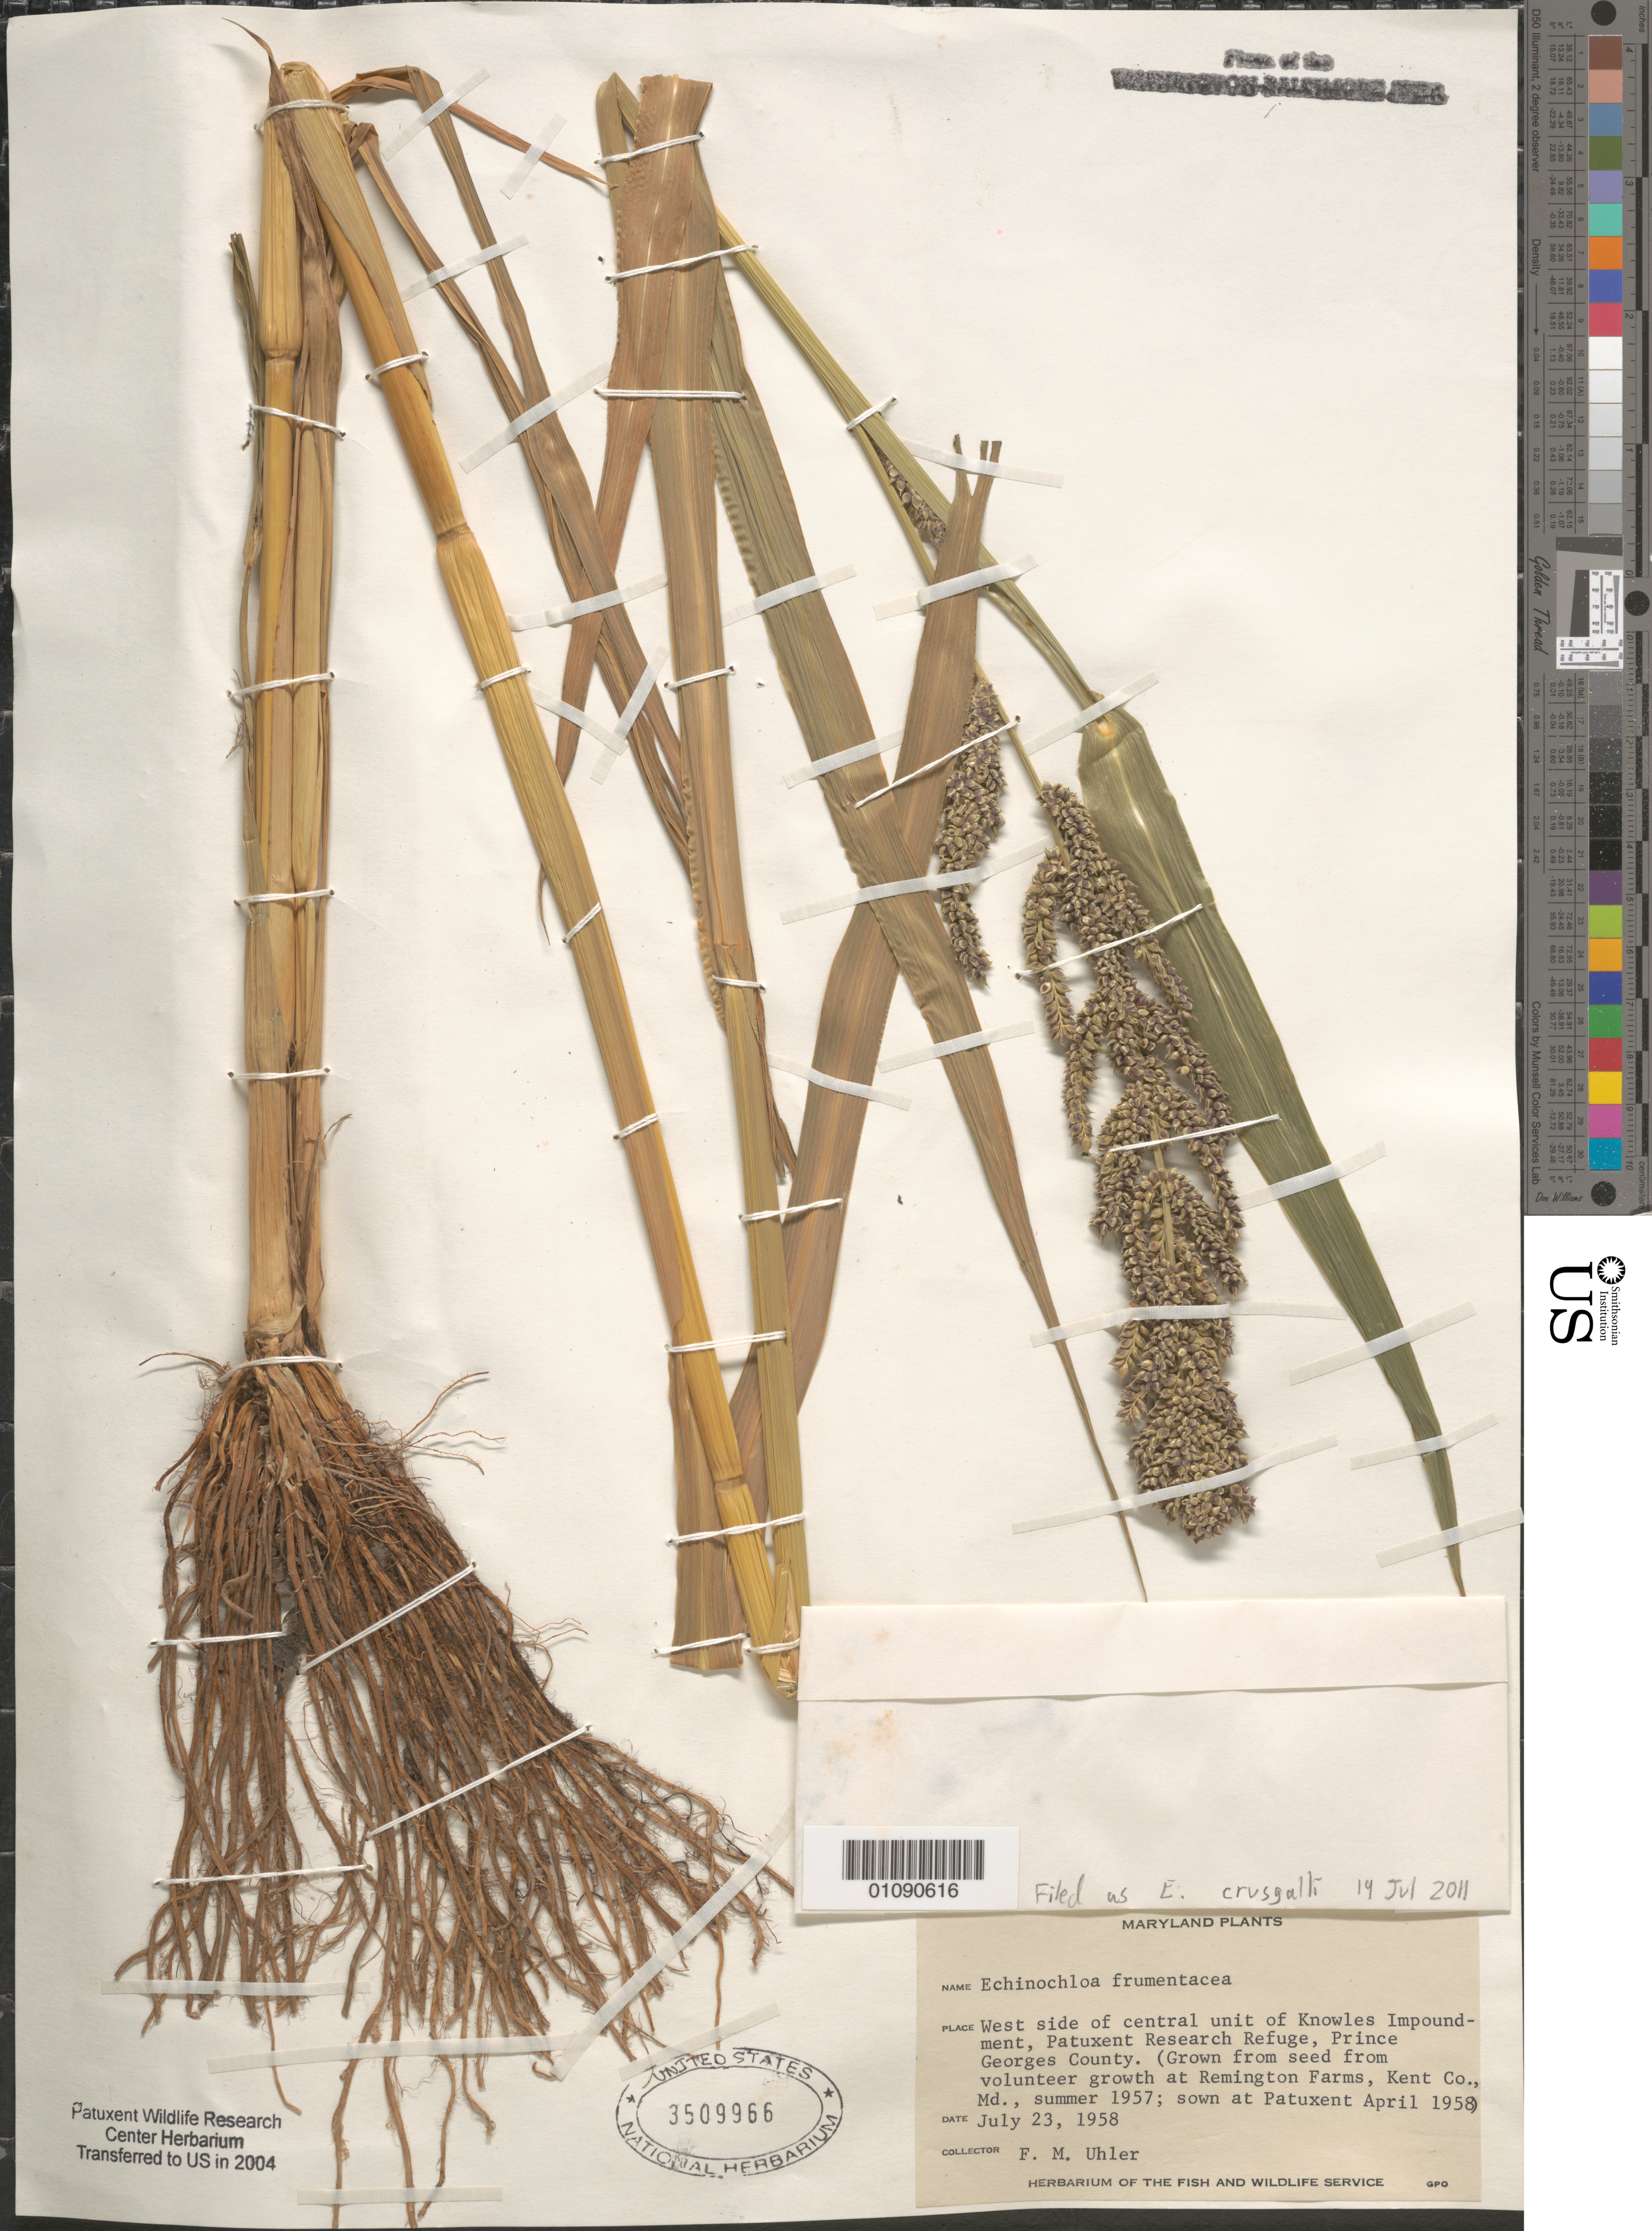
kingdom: Plantae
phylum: Tracheophyta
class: Liliopsida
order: Poales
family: Poaceae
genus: Echinochloa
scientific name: Echinochloa crus-galli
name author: (L.) P. Beauv.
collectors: F. M. Uhler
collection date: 1958-07-23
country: United States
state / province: Maryland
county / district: Prince George's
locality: West side of central unit of Knowles Impoundment, P.W.R. (Grown from seed from volunteer growth at Remington Farms, Kent Co., Md., Summer 1957; sown at Patuxent April 1958).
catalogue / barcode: US 3509966